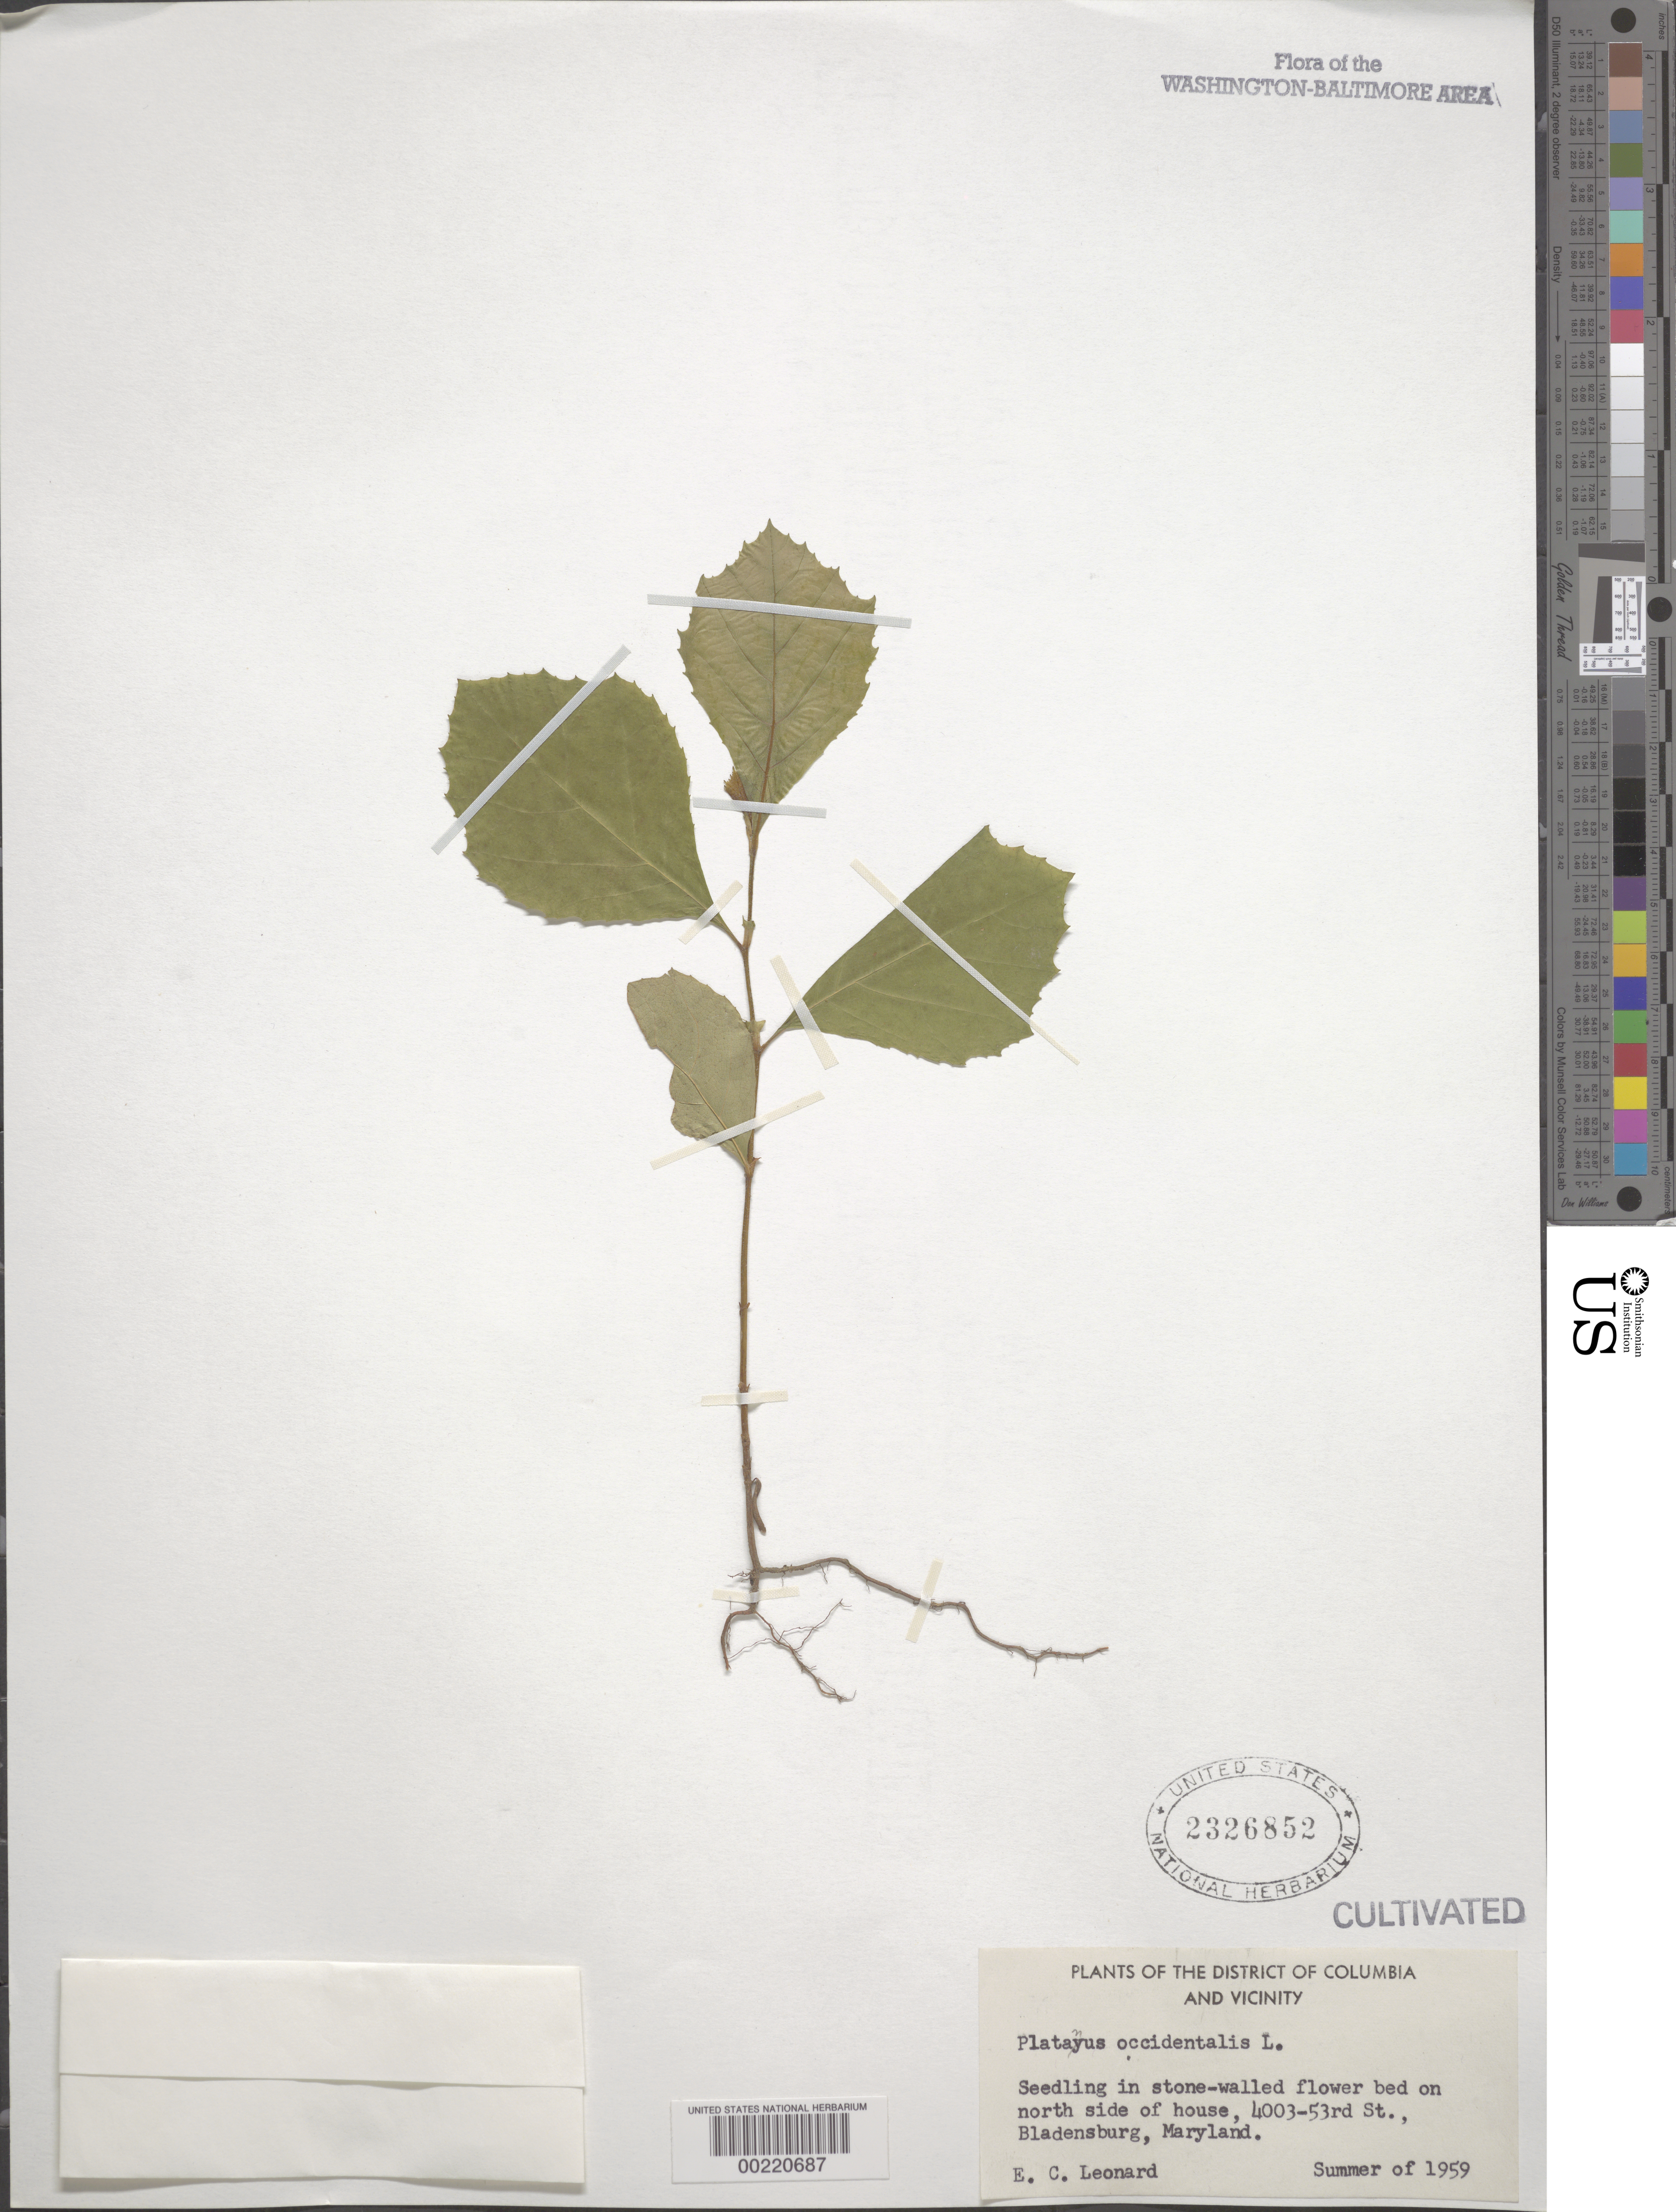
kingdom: Plantae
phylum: Tracheophyta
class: Magnoliopsida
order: Proteales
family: Platanaceae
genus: Platanus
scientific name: Platanus occidentalis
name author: L.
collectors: E. C. Leonard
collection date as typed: Sum 1959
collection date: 1959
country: United States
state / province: Maryland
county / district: Prince George's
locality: Bladensburg, 4003 53rd St, N side of House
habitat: Stone-walled flower bed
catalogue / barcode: US 2326852